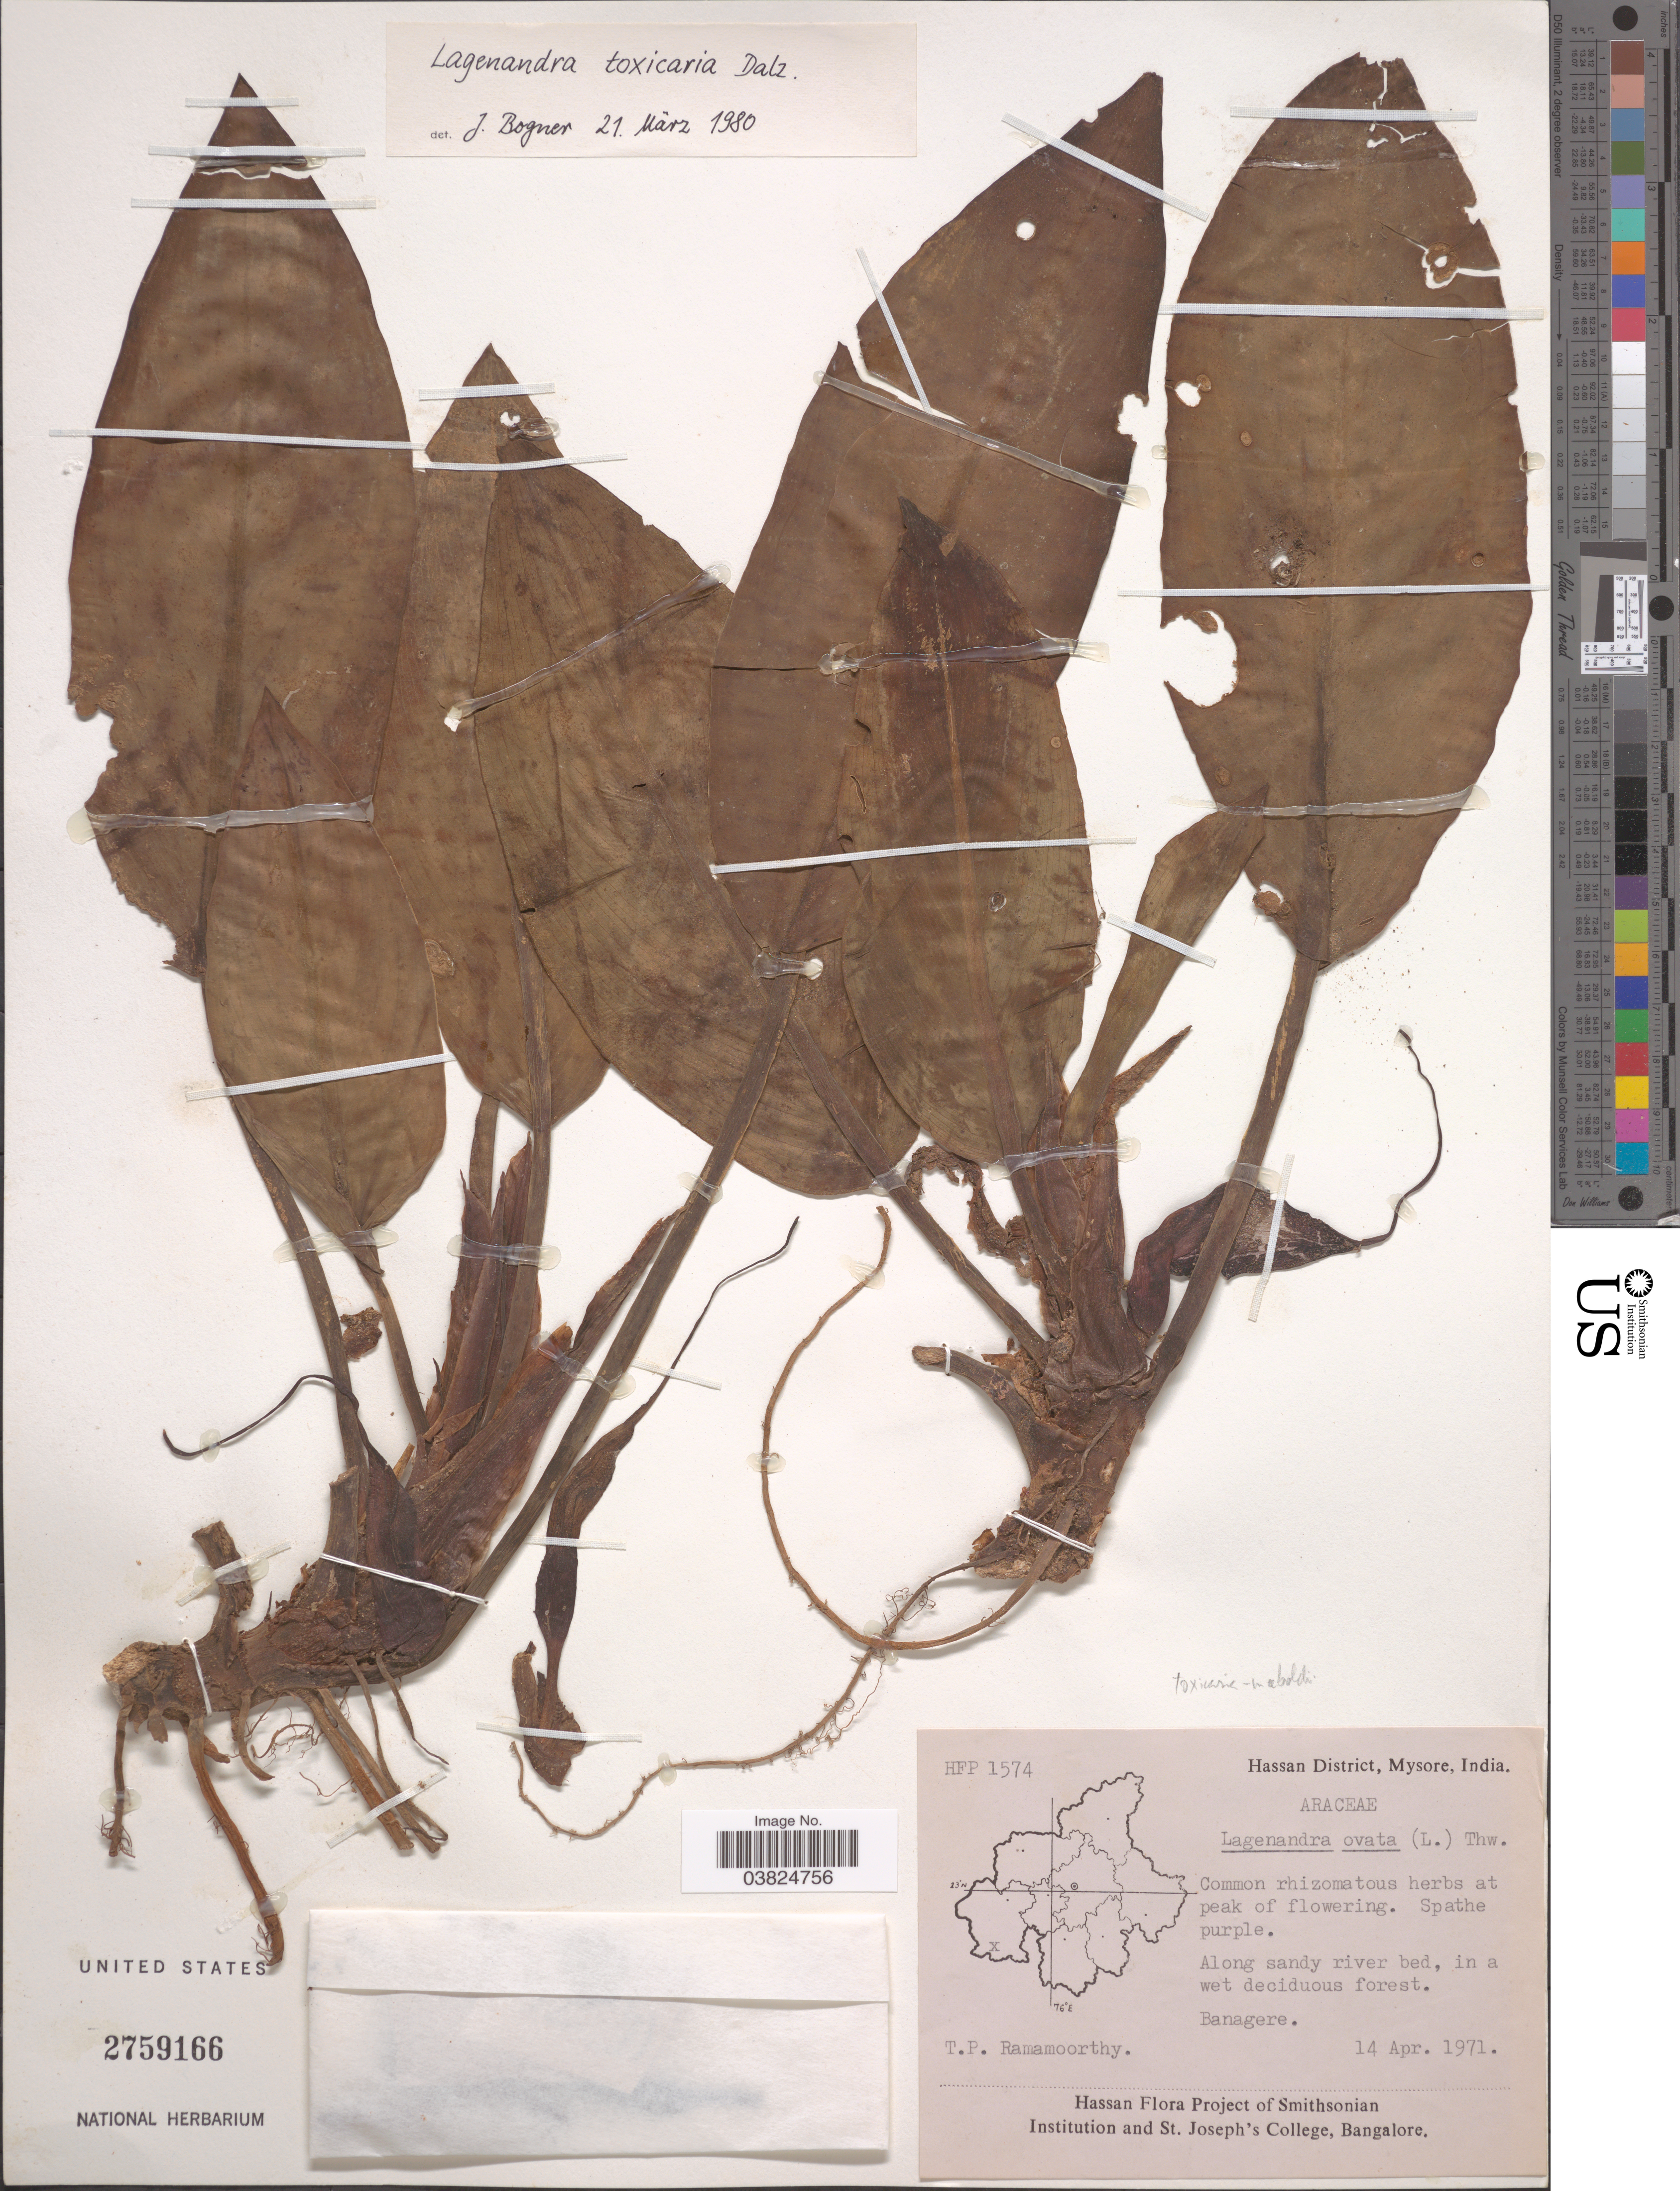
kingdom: Plantae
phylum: Tracheophyta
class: Liliopsida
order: Alismatales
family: Araceae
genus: Lagenandra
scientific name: Lagenandra toxicaria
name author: Dalzell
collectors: T. P. Ramamoorthy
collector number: HFP1574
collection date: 1971-04-14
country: India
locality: Hassan District, Mysore. Banagere.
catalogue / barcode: US 2759166